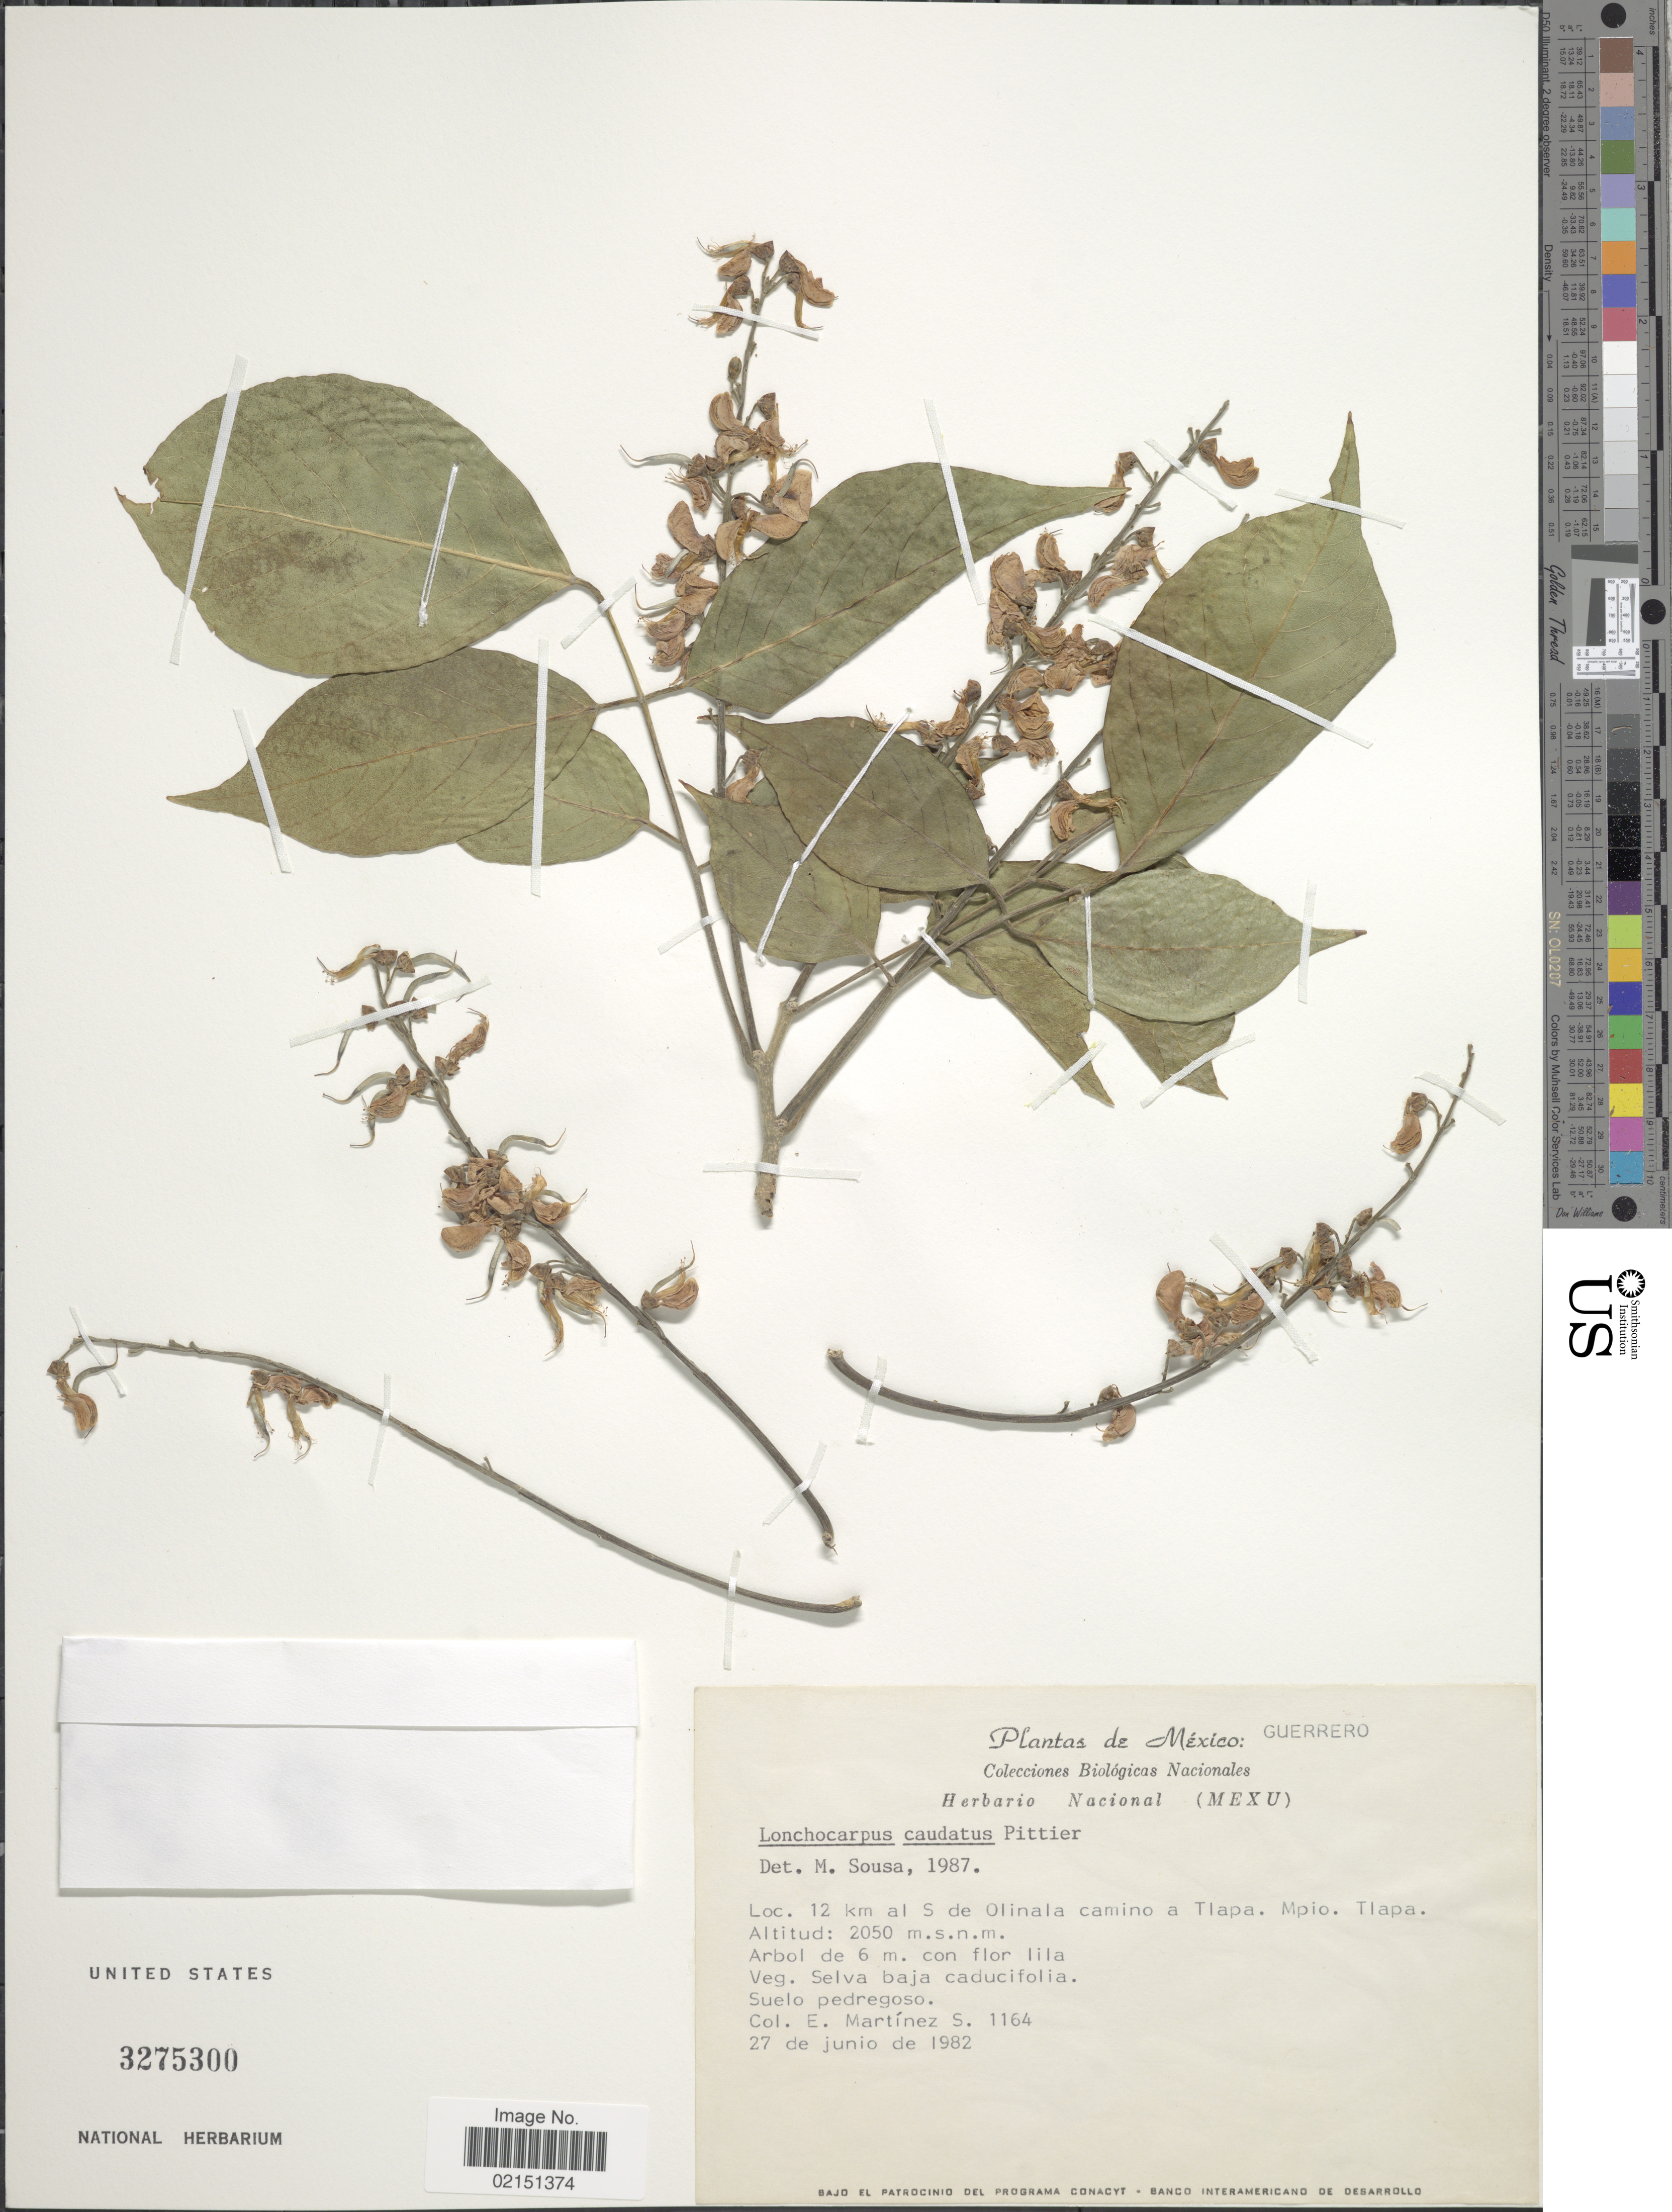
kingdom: Plantae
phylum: Tracheophyta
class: Magnoliopsida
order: Fabales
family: Fabaceae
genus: Lonchocarpus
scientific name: Lonchocarpus caudatus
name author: Pittier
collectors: E. M. Martínez S.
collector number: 1164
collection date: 1982-06-27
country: Mexico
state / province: Guerrero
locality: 12 km al S de Olinala camino a Tlapa, Mpio. Tlapa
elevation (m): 2050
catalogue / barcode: US 3275300